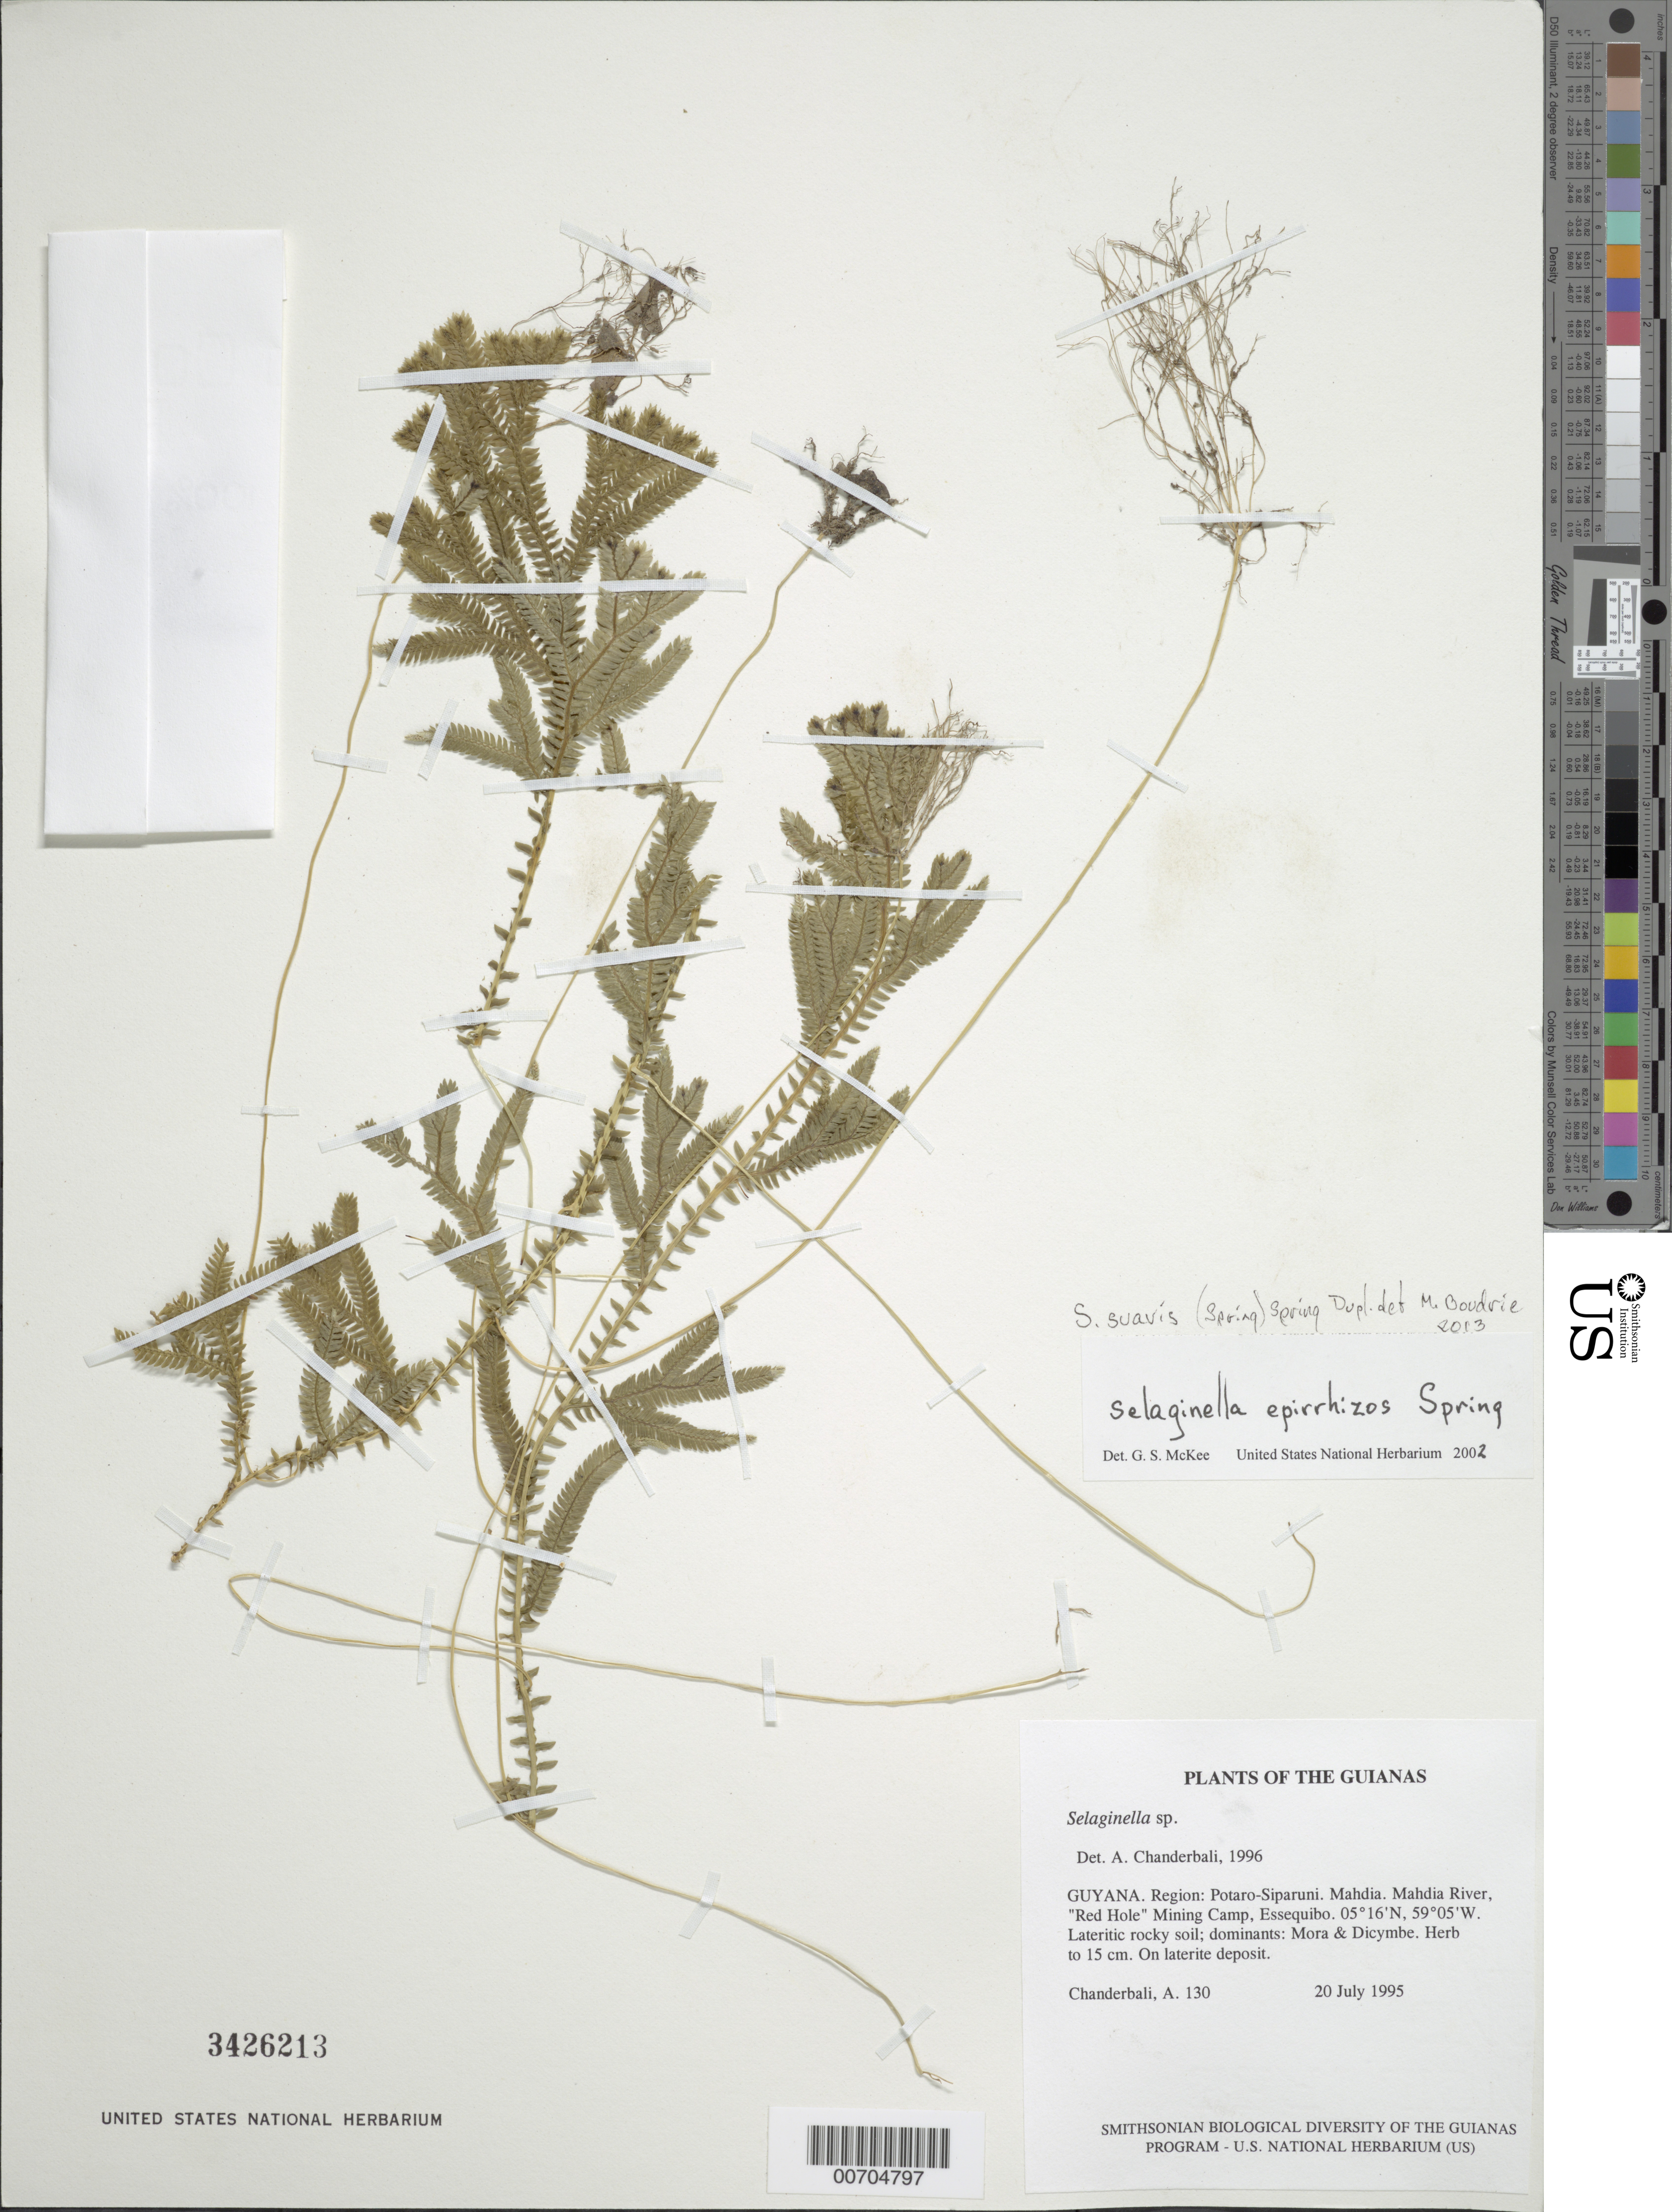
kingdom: Plantae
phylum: Tracheophyta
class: Lycopodiopsida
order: Selaginellales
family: Selaginellaceae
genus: Selaginella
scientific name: Selaginella suavis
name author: Spring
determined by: Boudrie, M.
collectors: A. S. Chanderbali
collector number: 130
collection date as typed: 20 July 1995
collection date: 1995-07-20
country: Guyana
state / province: Potaro-Siparuni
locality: Mahdia. Mahdia River, "Red Hole" Mining Camp, Essequibo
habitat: Lateritic rocky soil; dominants: Mora & Dicymbe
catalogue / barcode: US 3426213